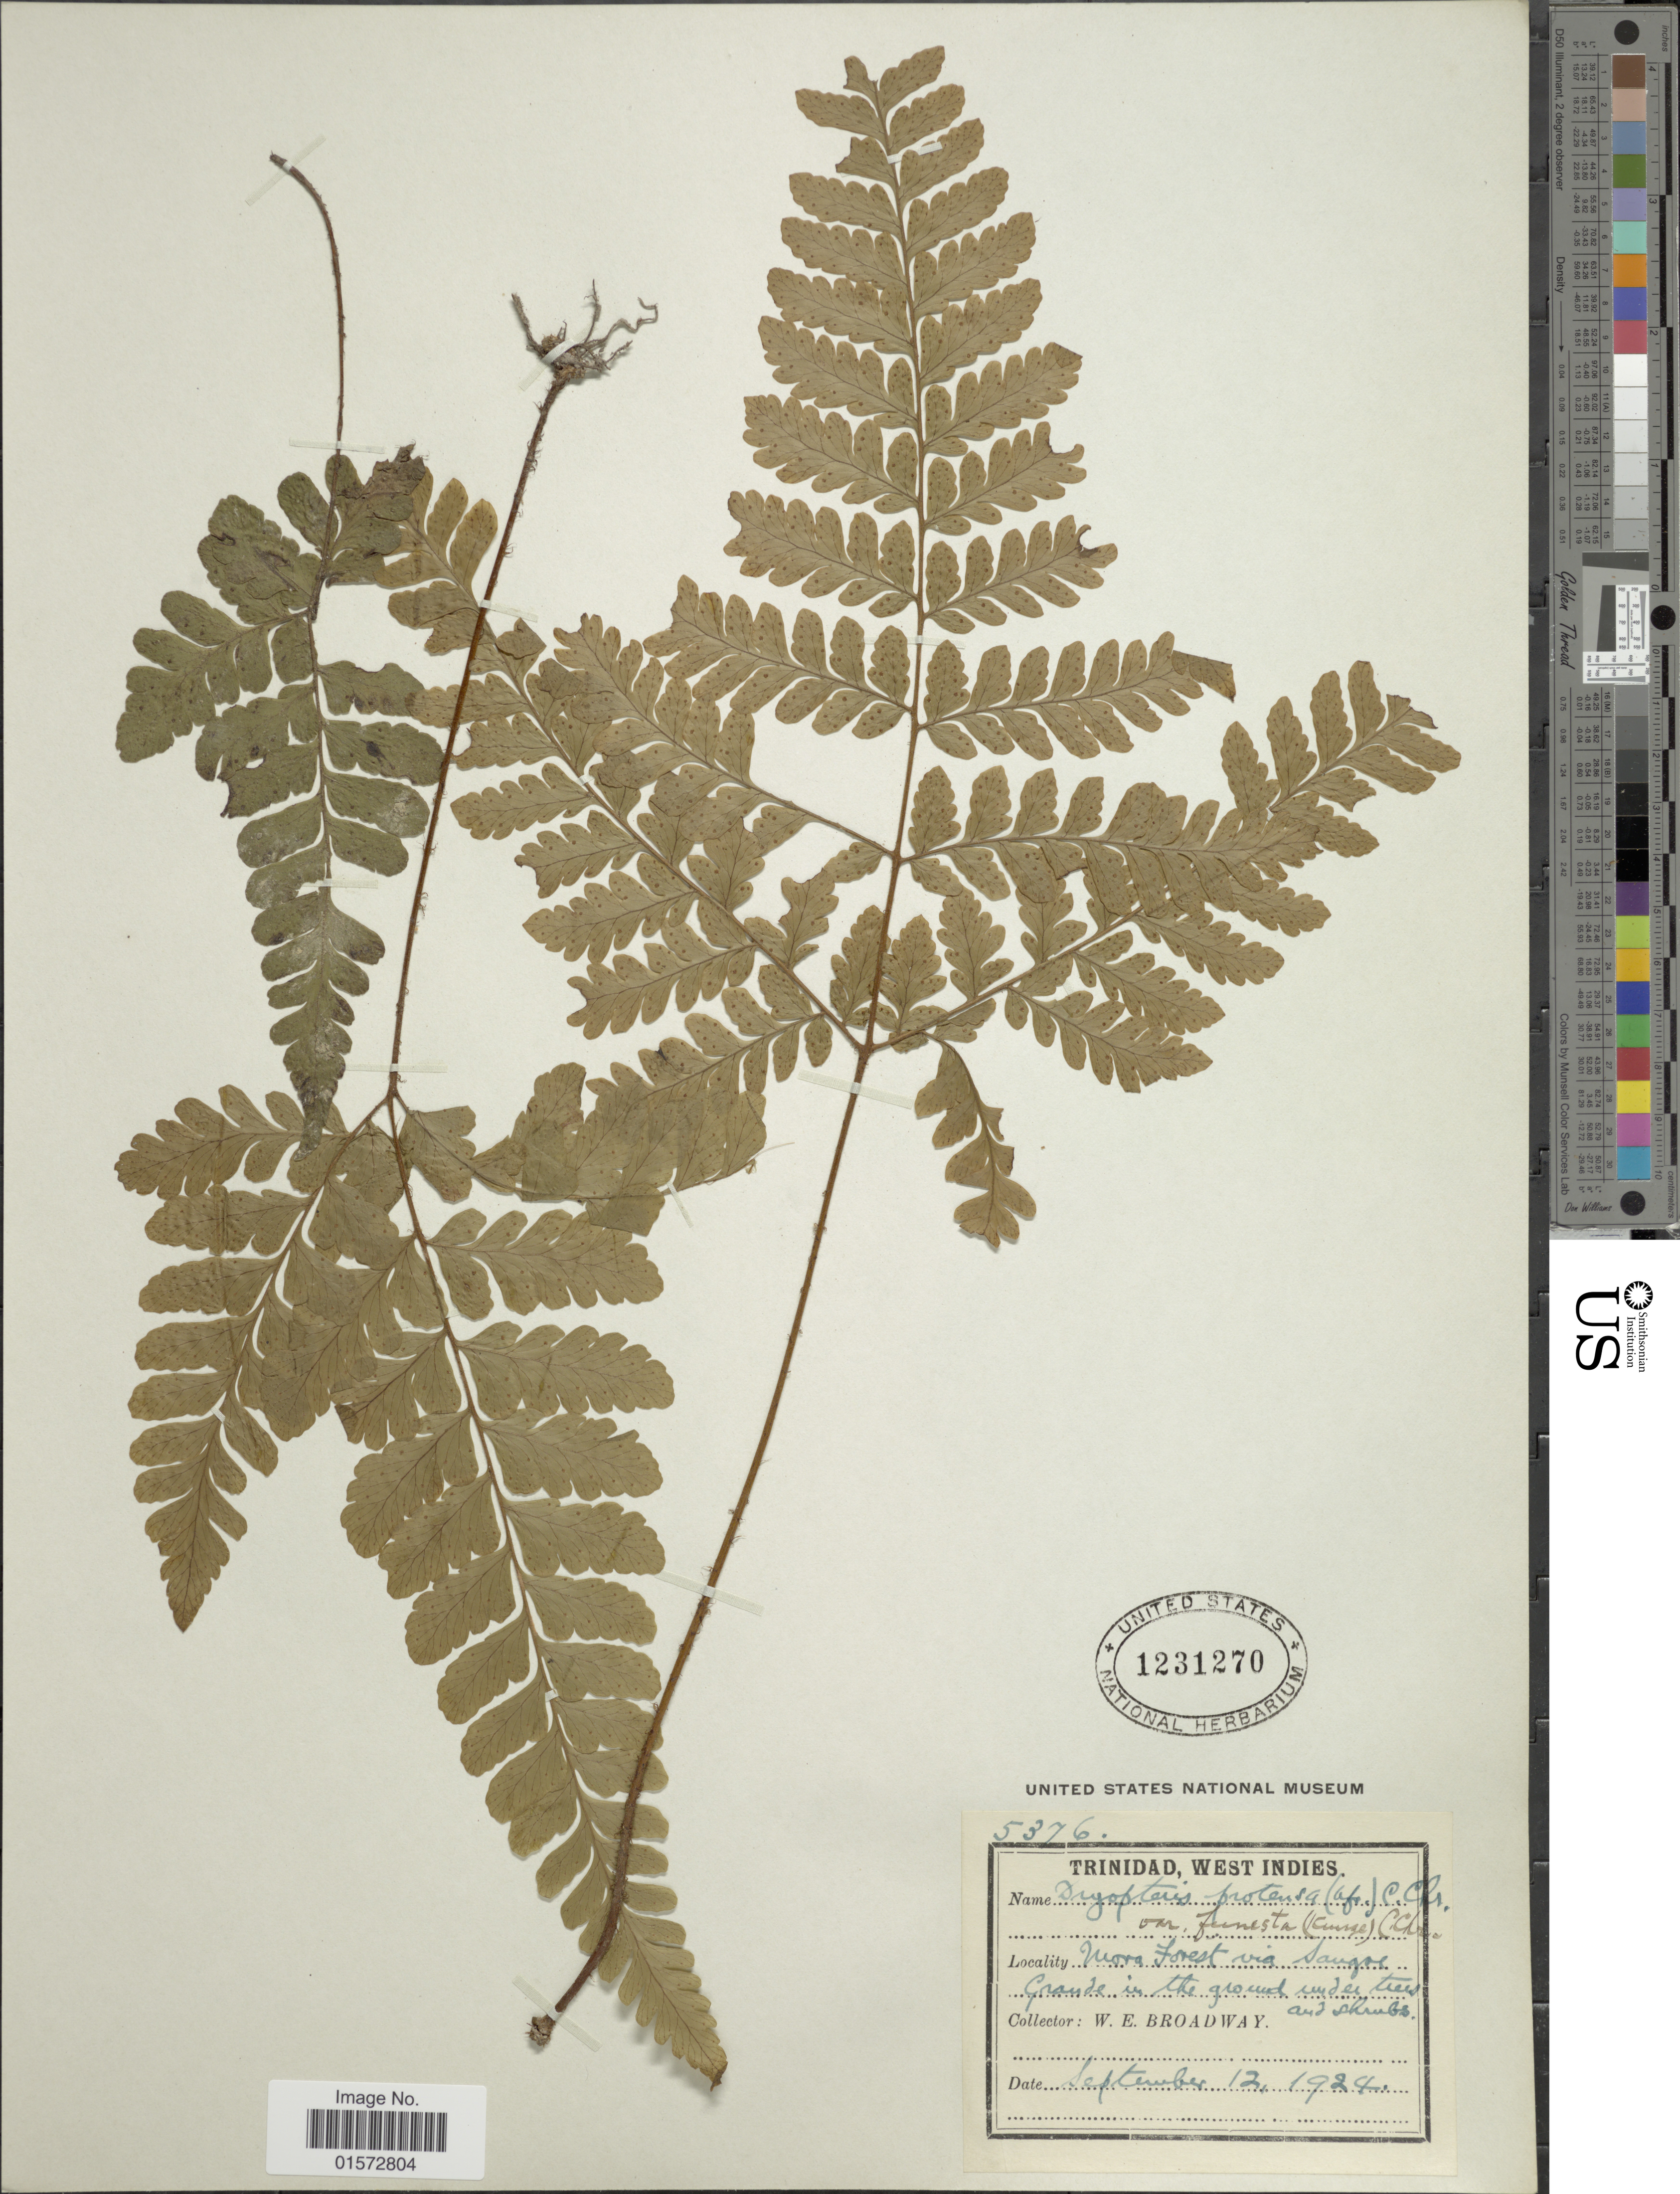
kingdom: Plantae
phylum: Tracheophyta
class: Polypodiopsida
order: Polypodiales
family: Tectariaceae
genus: Triplophyllum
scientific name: Triplophyllum funestum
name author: (Kunze) Holttum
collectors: W. E. Broadway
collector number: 5376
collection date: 1924-09-12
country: Trinidad and Tobago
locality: Trinidad, West Indies, Mora Forest via Sangoe Grande in the ground under trees and shrubs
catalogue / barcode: US 1231270